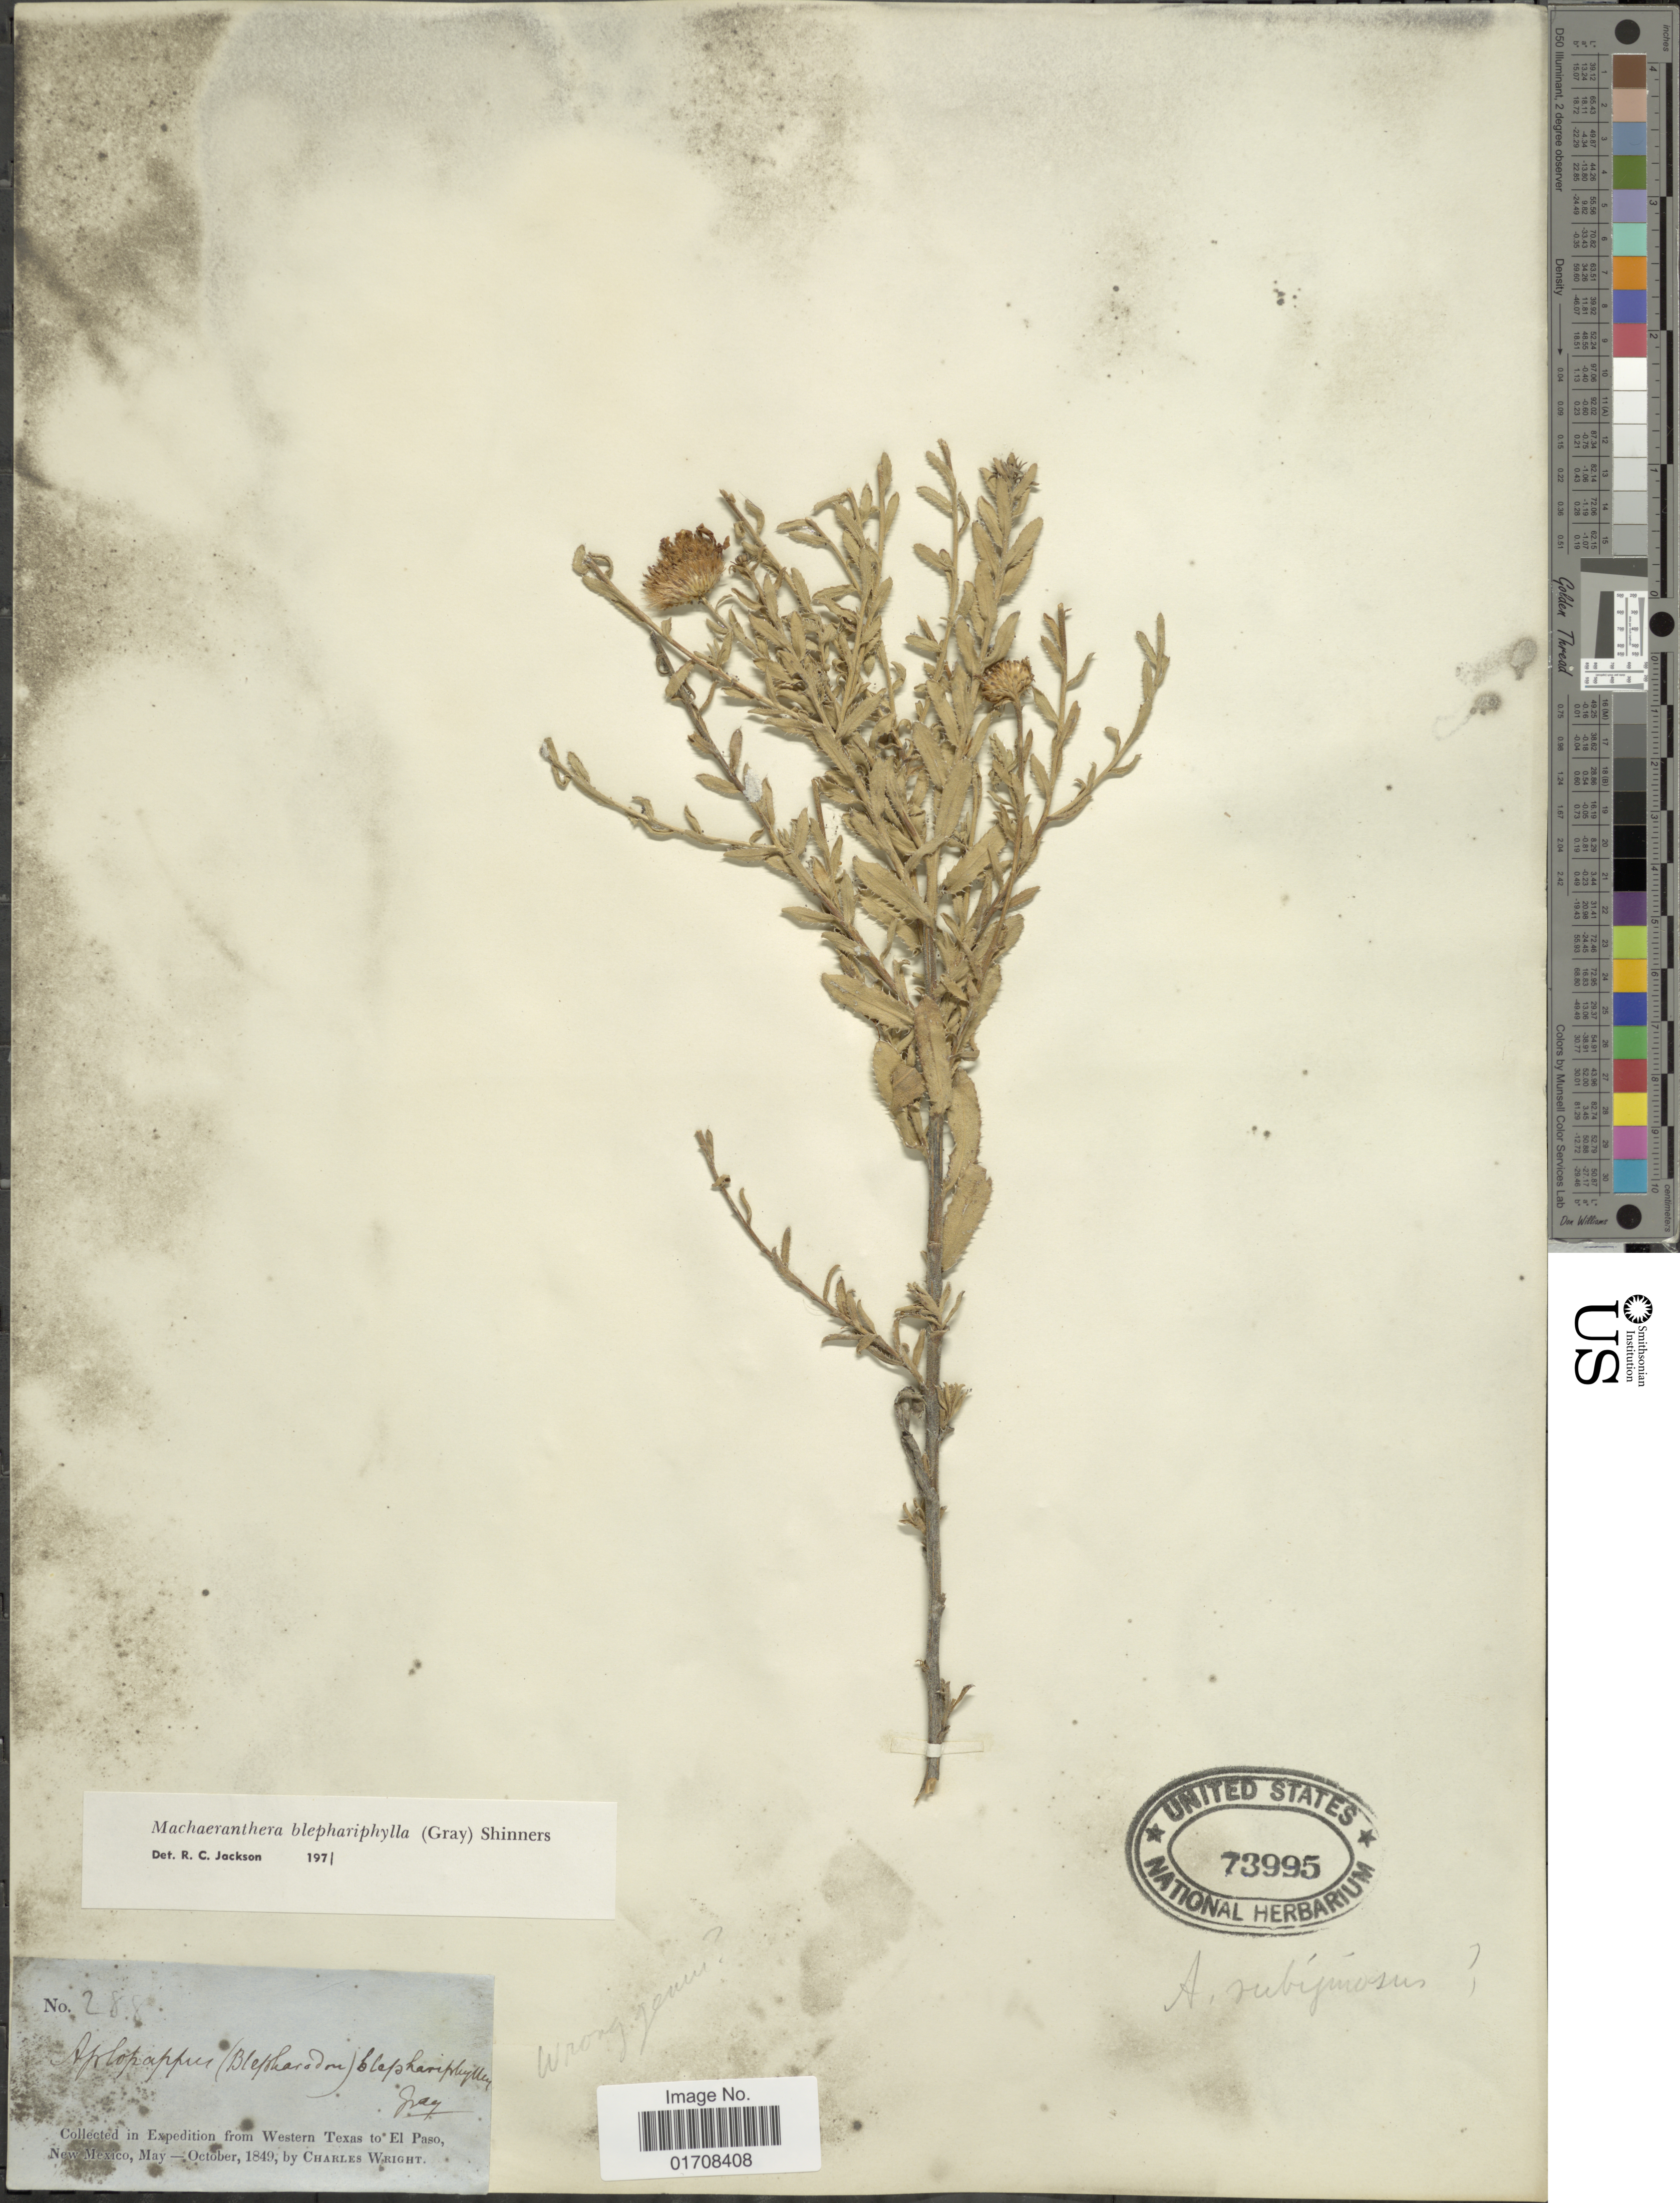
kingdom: Plantae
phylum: Tracheophyta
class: Magnoliopsida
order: Asterales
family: Asteraceae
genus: Machaeranthera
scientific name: Machaeranthera blephariphylla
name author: (A. Gray) Shinners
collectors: C. Wright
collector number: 288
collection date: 1849-05/1849-10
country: United States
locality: Western Texas to EL Paso, New Mexico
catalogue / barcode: US 73995